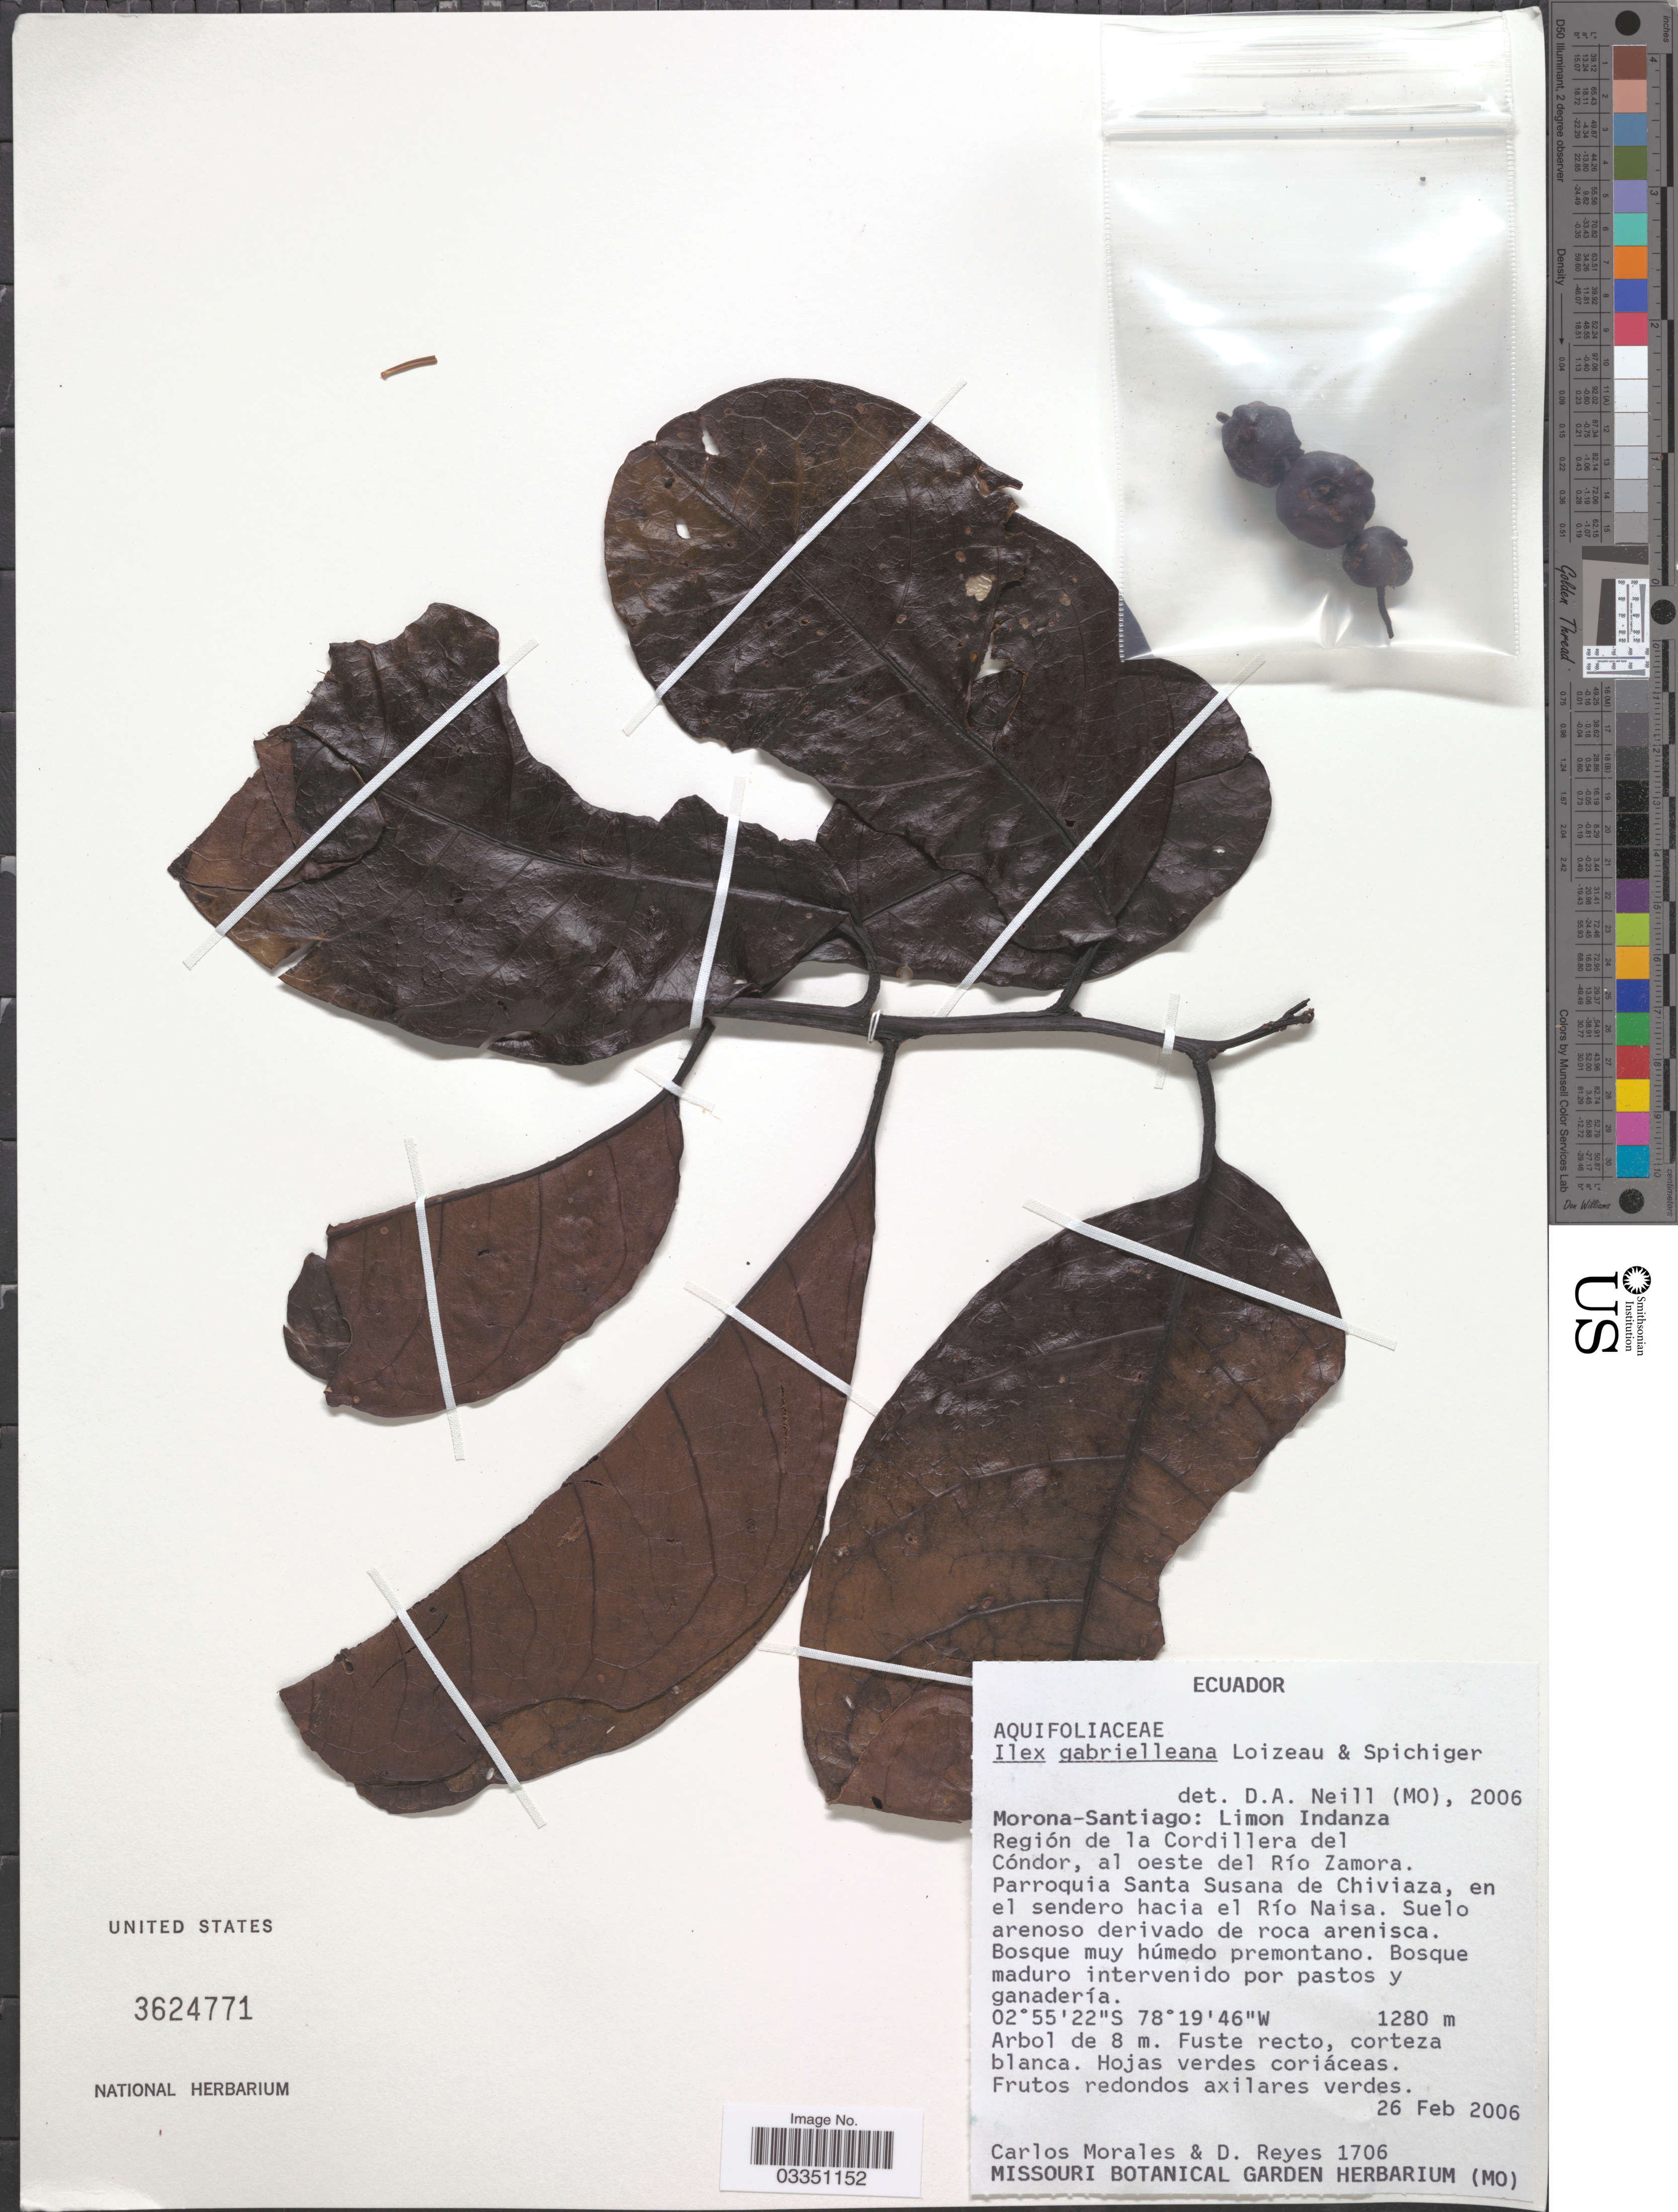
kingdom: Plantae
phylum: Tracheophyta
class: Magnoliopsida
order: Aquifoliales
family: Aquifoliaceae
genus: Ilex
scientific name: Ilex gabrielleana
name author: Loizeau & Spichiger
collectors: C. Morales & D. Reyes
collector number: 1706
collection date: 2006-02-26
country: Ecuador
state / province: Morona-Santiago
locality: Limon Indanza. Región de la Cordillera del Cóndor, al oeste del Río Zamora. Parroquia Santa Susana de Chiviaza, en el sendero hacia el Río Naisa.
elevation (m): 1280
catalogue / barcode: US 3624771